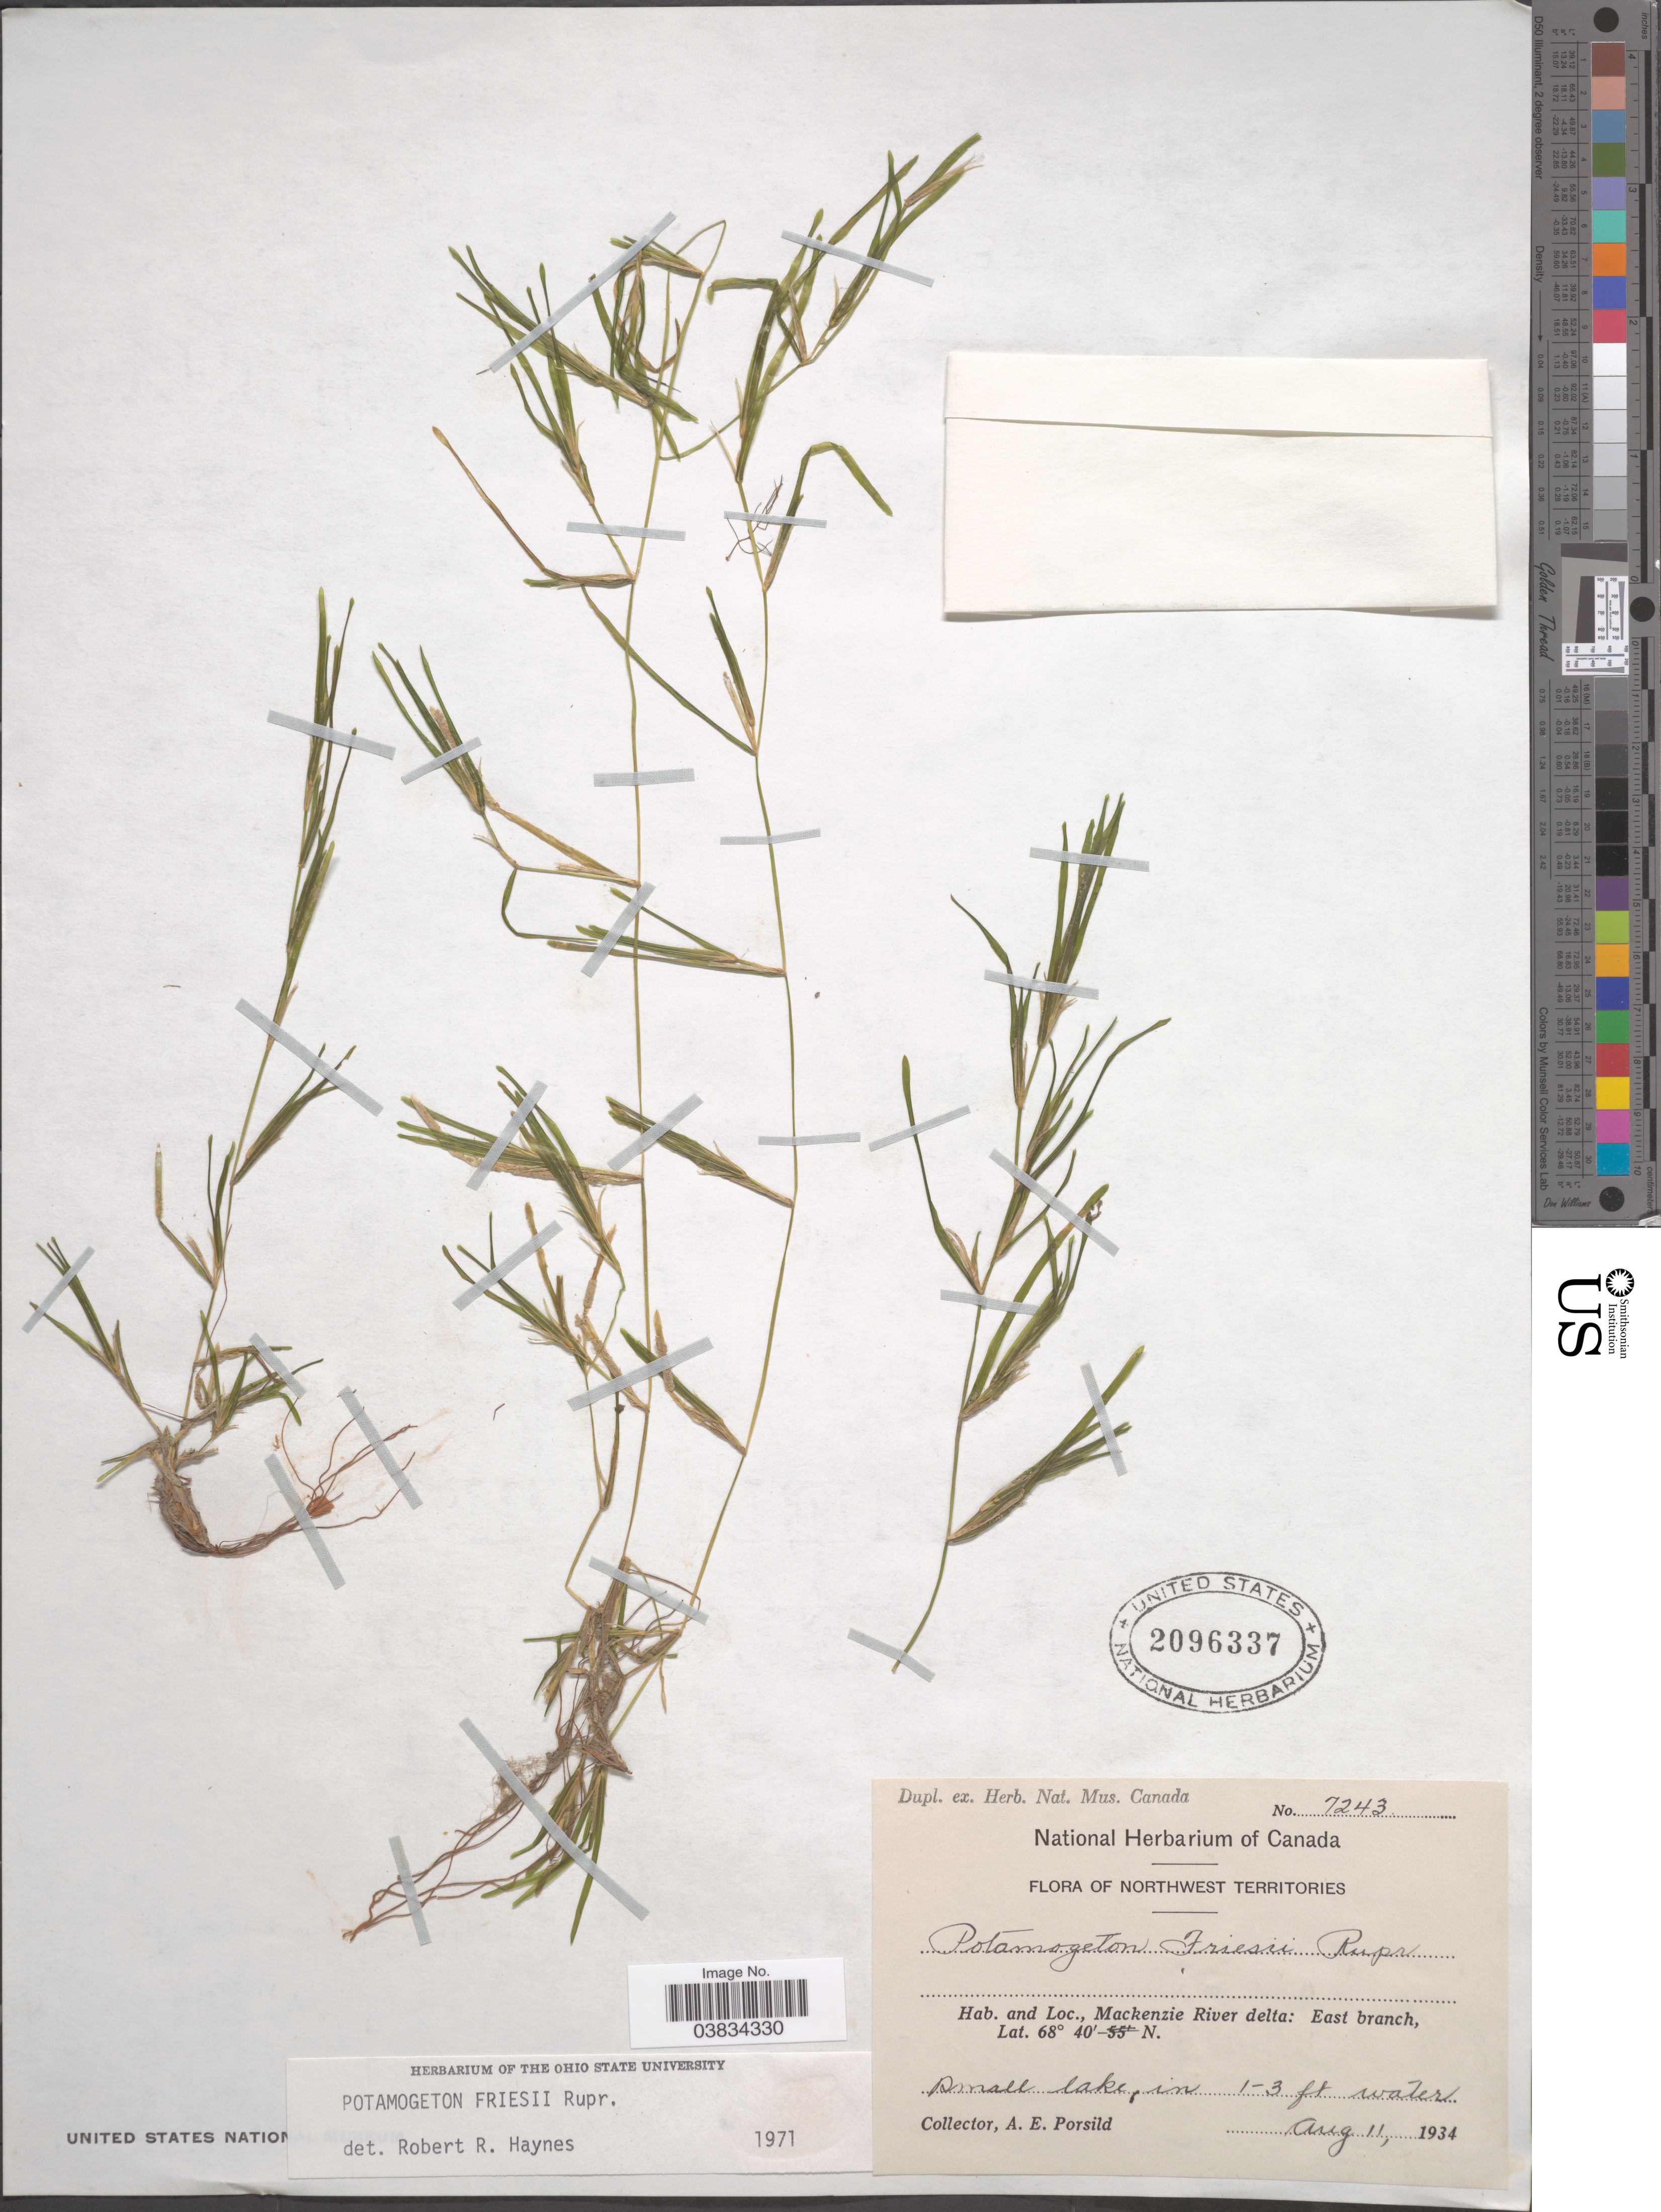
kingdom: Plantae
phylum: Tracheophyta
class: Liliopsida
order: Alismatales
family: Potamogetonaceae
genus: Potamogeton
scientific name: Potamogeton friesii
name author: Rupr.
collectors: A. E. Porsild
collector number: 7243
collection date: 1934-08-11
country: Canada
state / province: Northwest Territories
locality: Mackenzie River delta: East branch.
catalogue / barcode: US 2096337